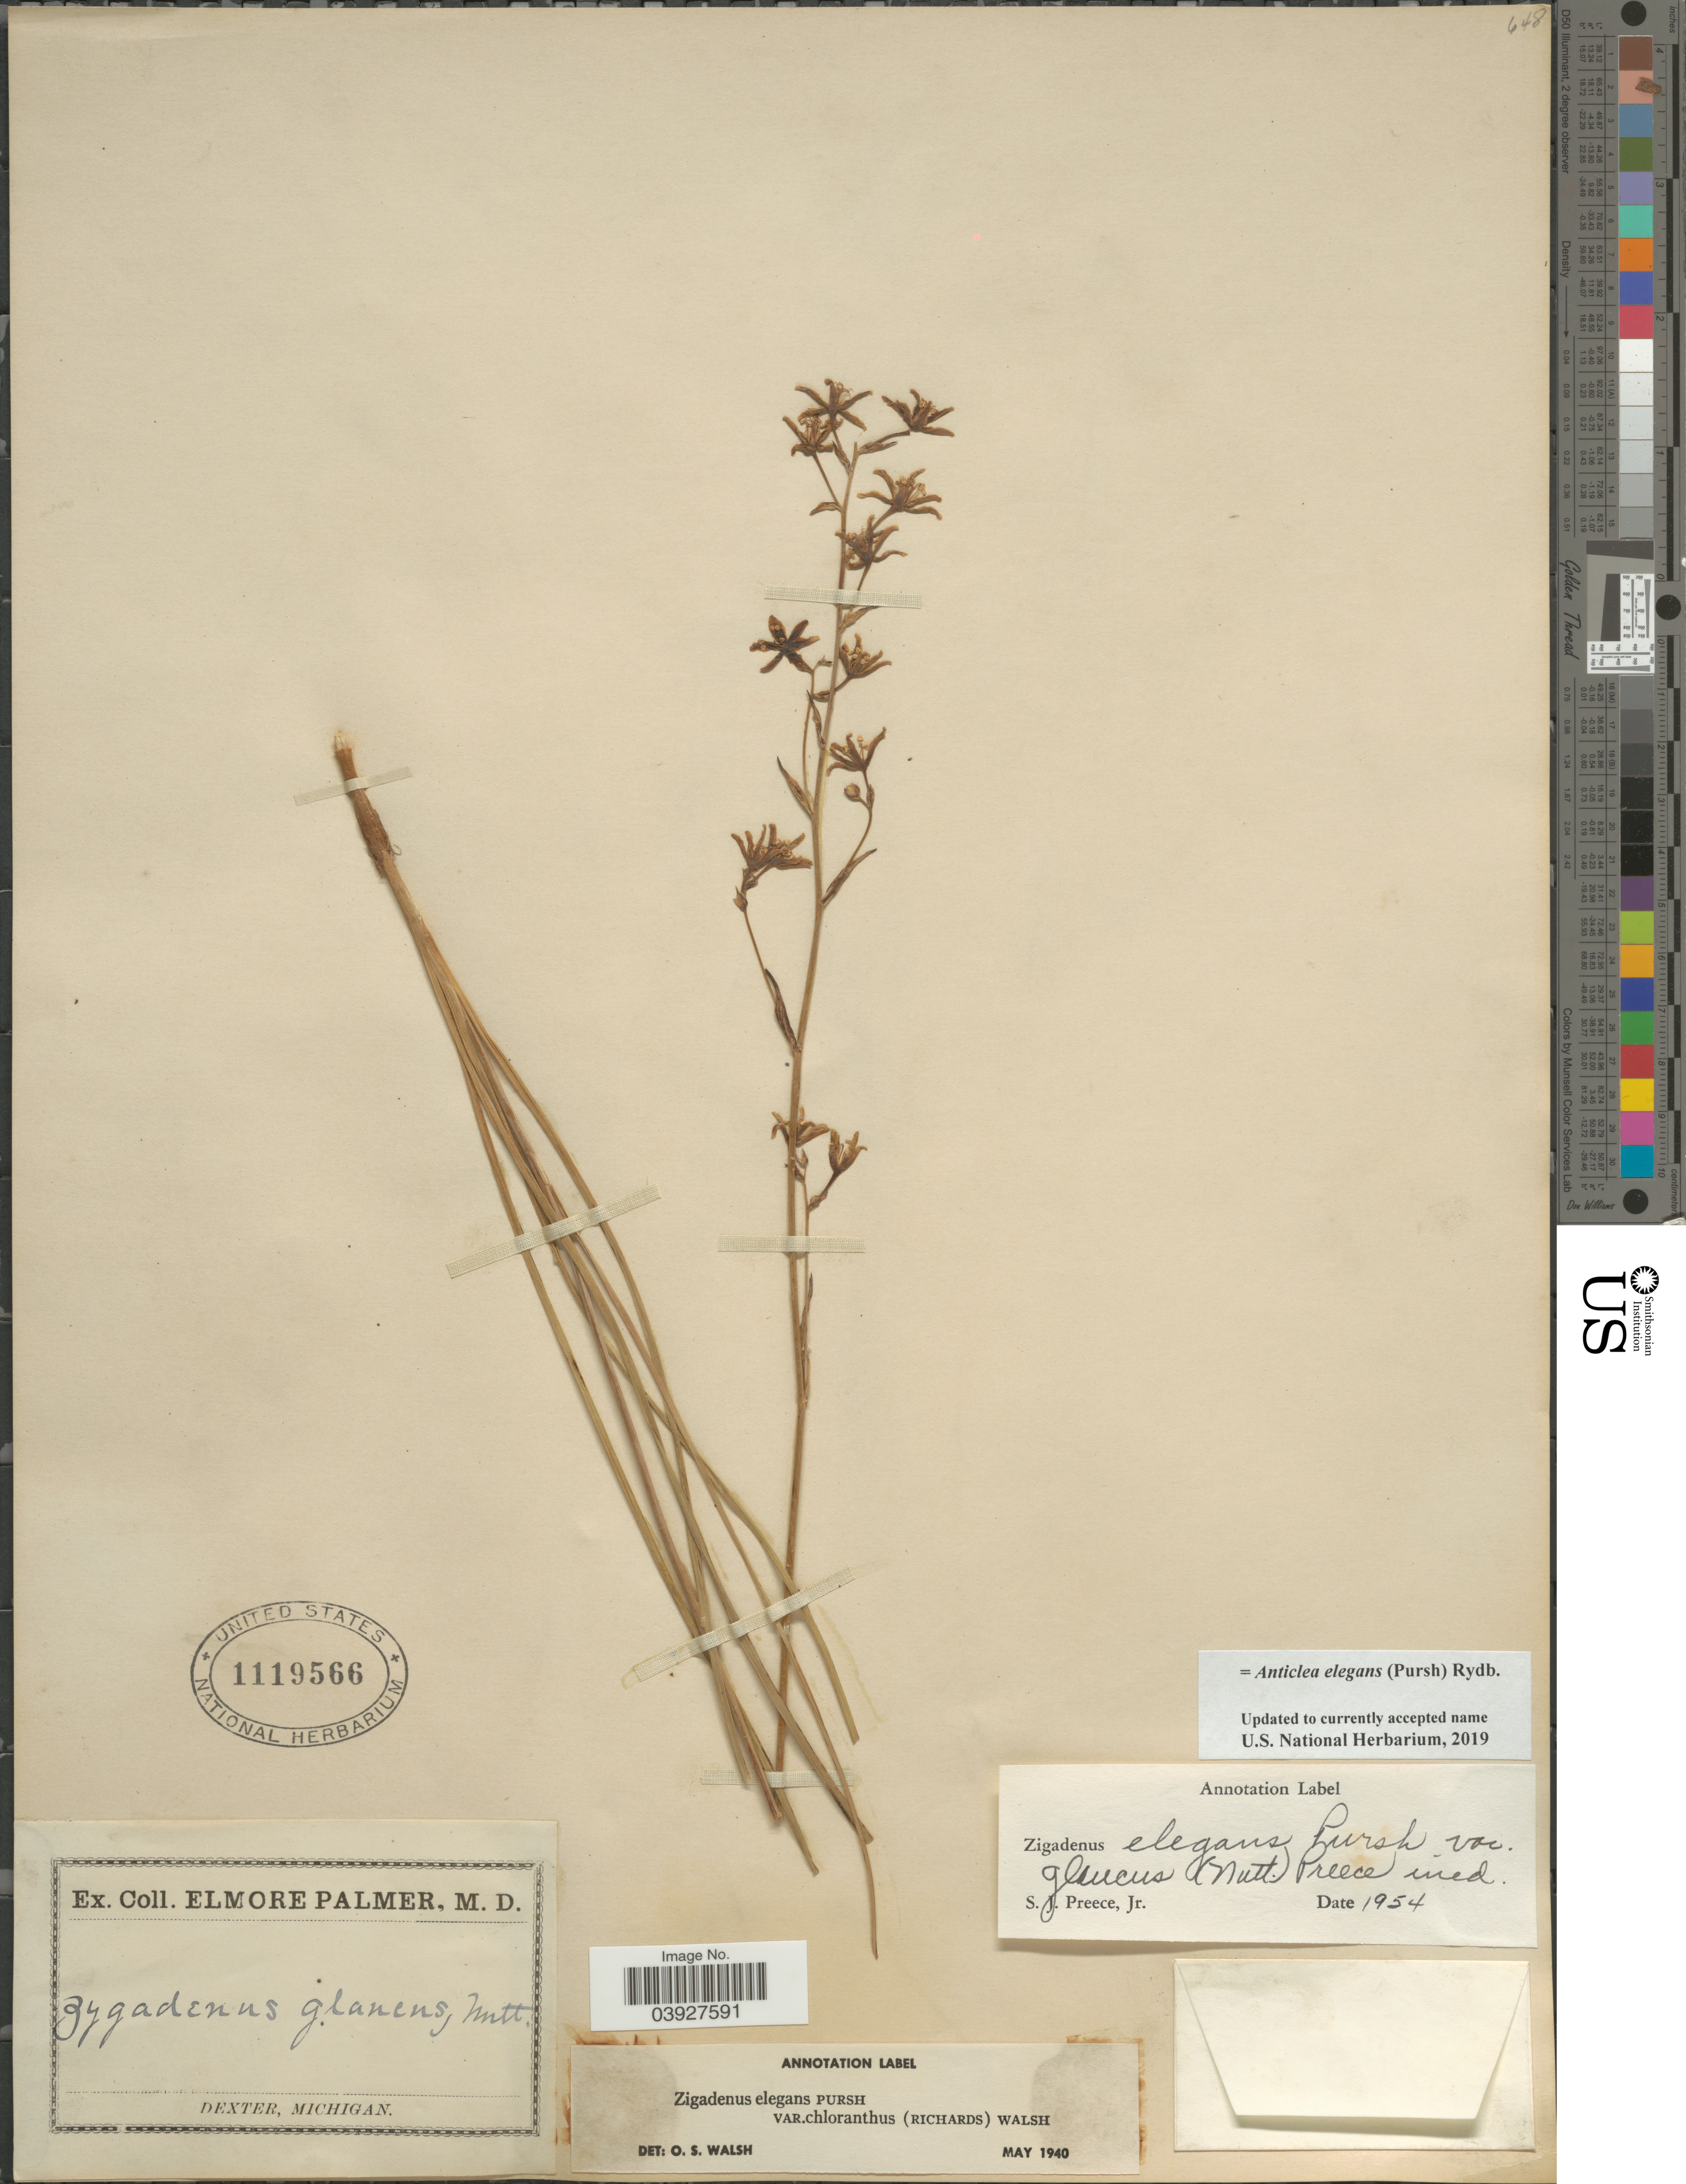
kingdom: Plantae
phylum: Tracheophyta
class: Liliopsida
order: Liliales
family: Melanthiaceae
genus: Anticlea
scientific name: Anticlea elegans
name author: (Pursh) Rydb.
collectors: E. Palmer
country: United States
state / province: Michigan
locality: Dexter.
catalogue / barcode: US 1119566